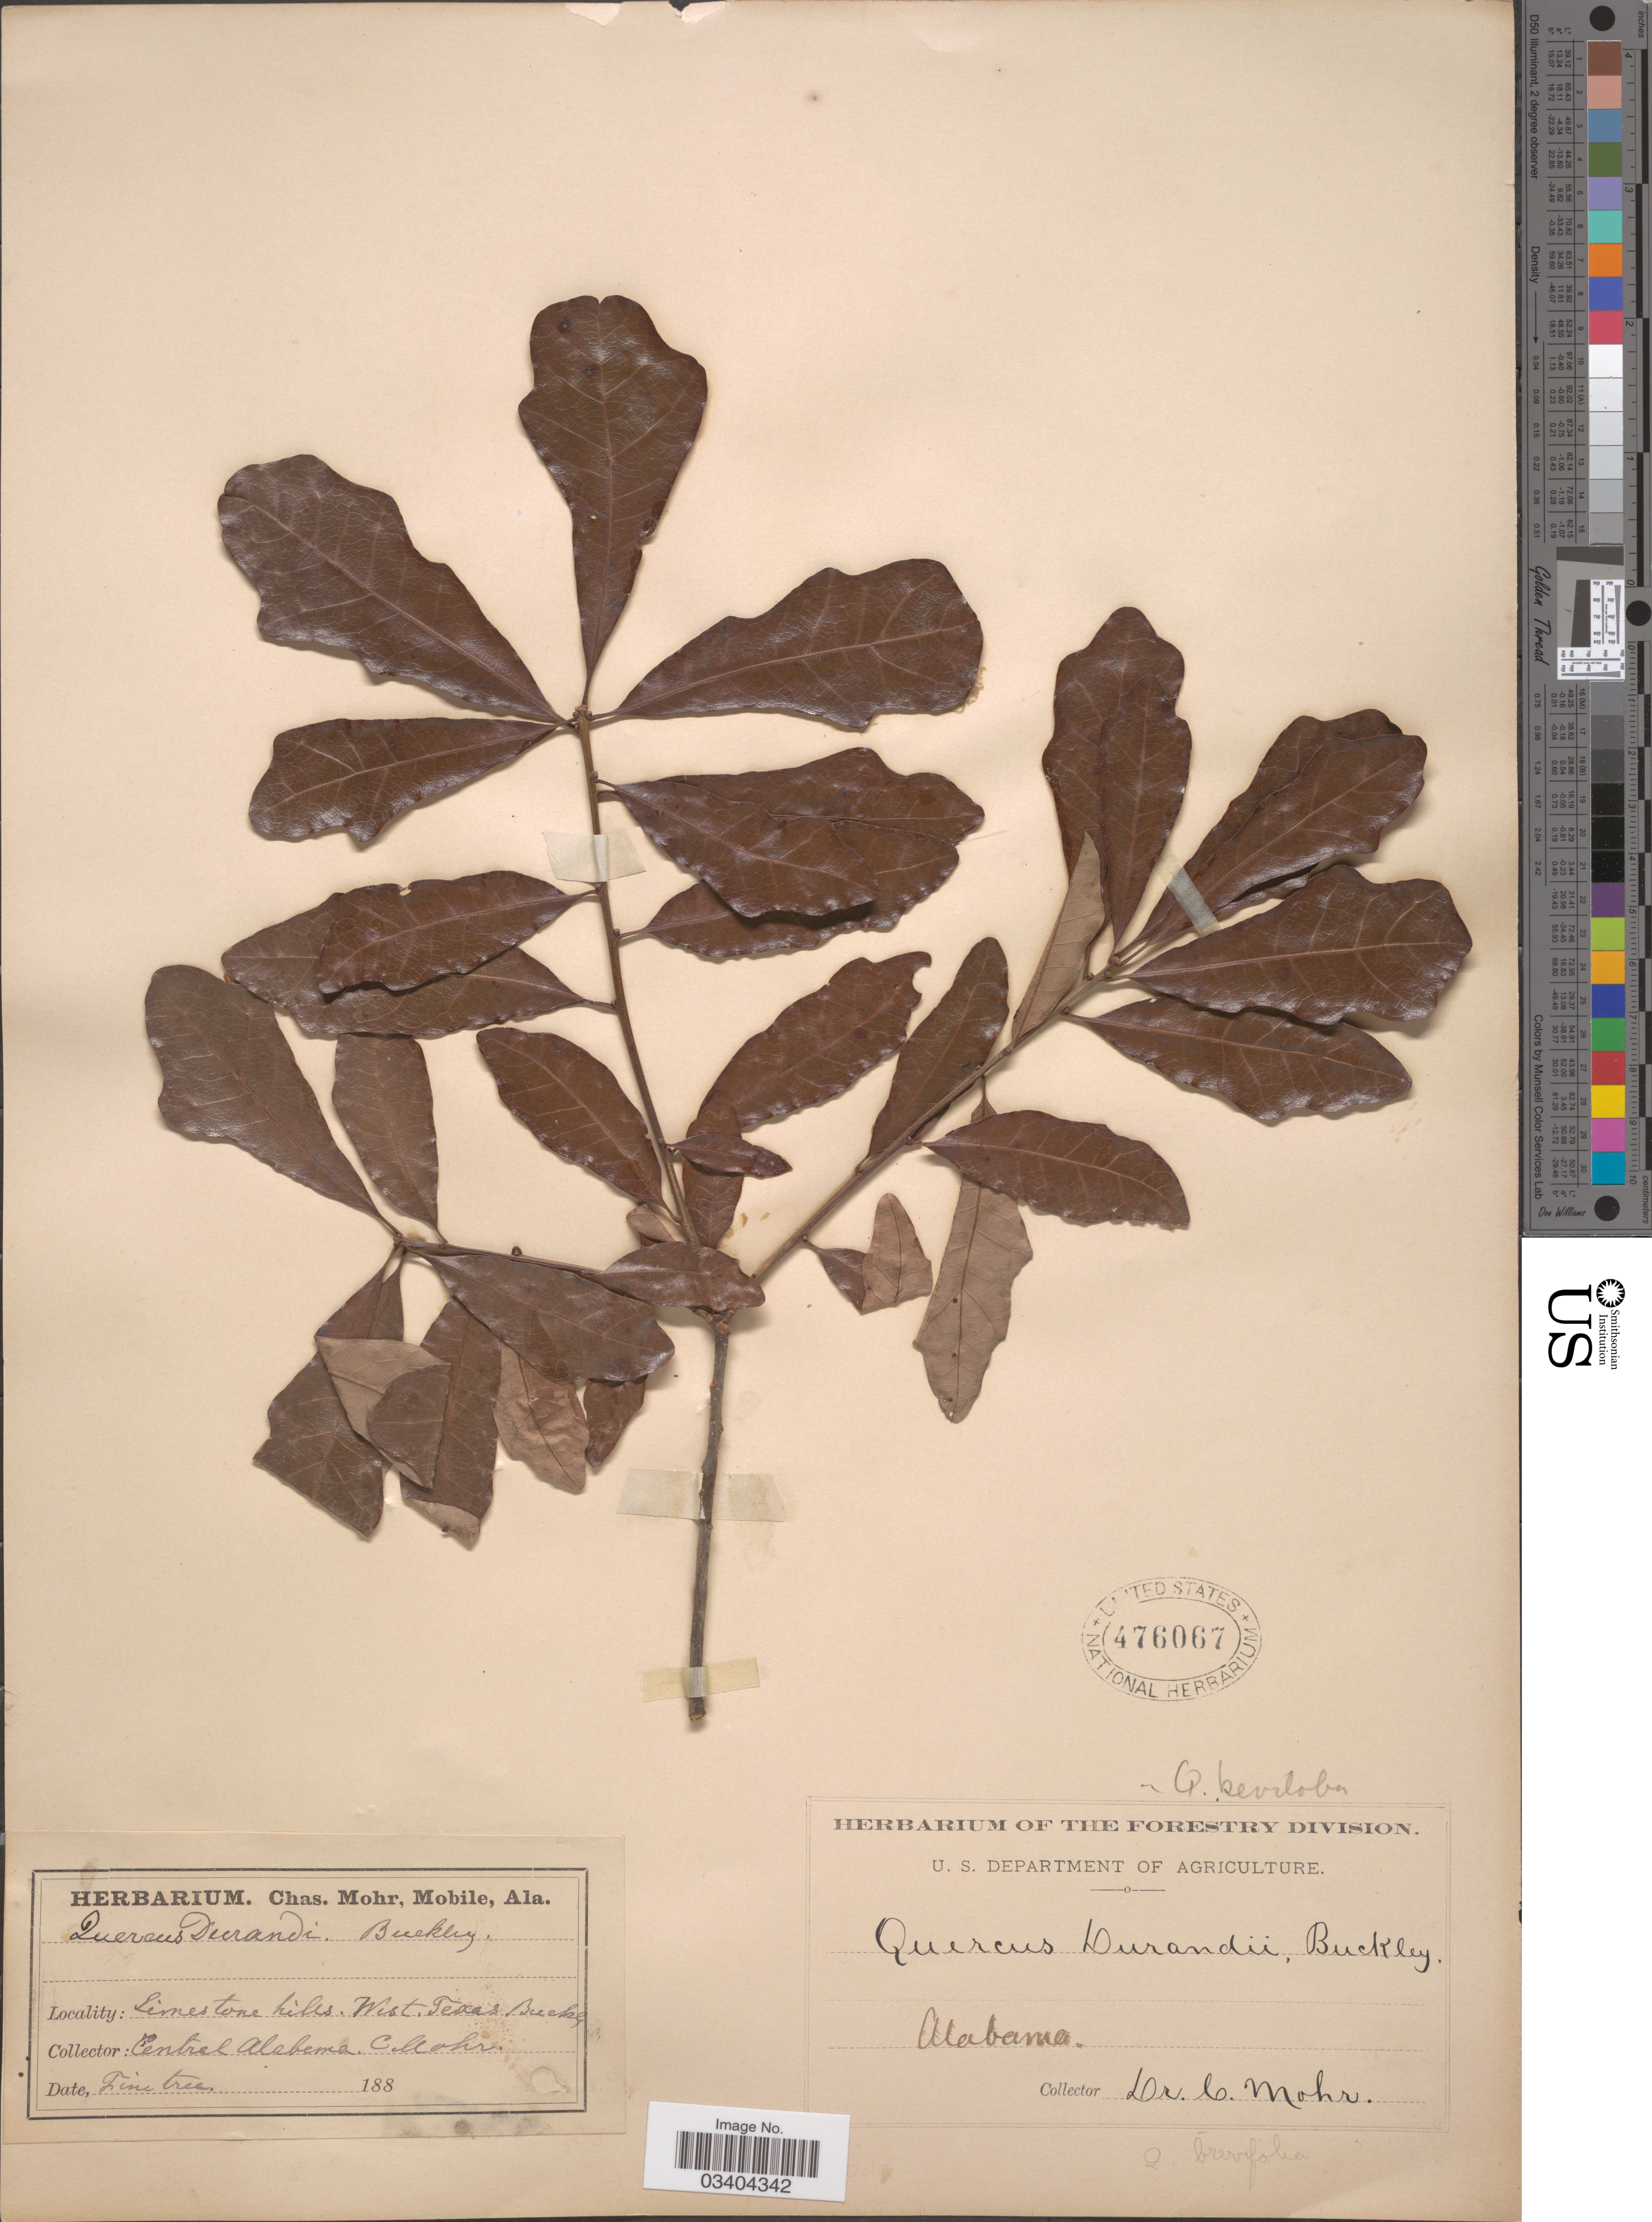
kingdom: Plantae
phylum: Tracheophyta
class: Magnoliopsida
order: Fagales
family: Fagaceae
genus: Quercus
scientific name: Quercus durandii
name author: Buckley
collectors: Mohr, C. T. (herbarium)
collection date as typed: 188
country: United States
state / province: Alabama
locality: Limestone hills West Texas, Buckly, Central Alabama.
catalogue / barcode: US 476067